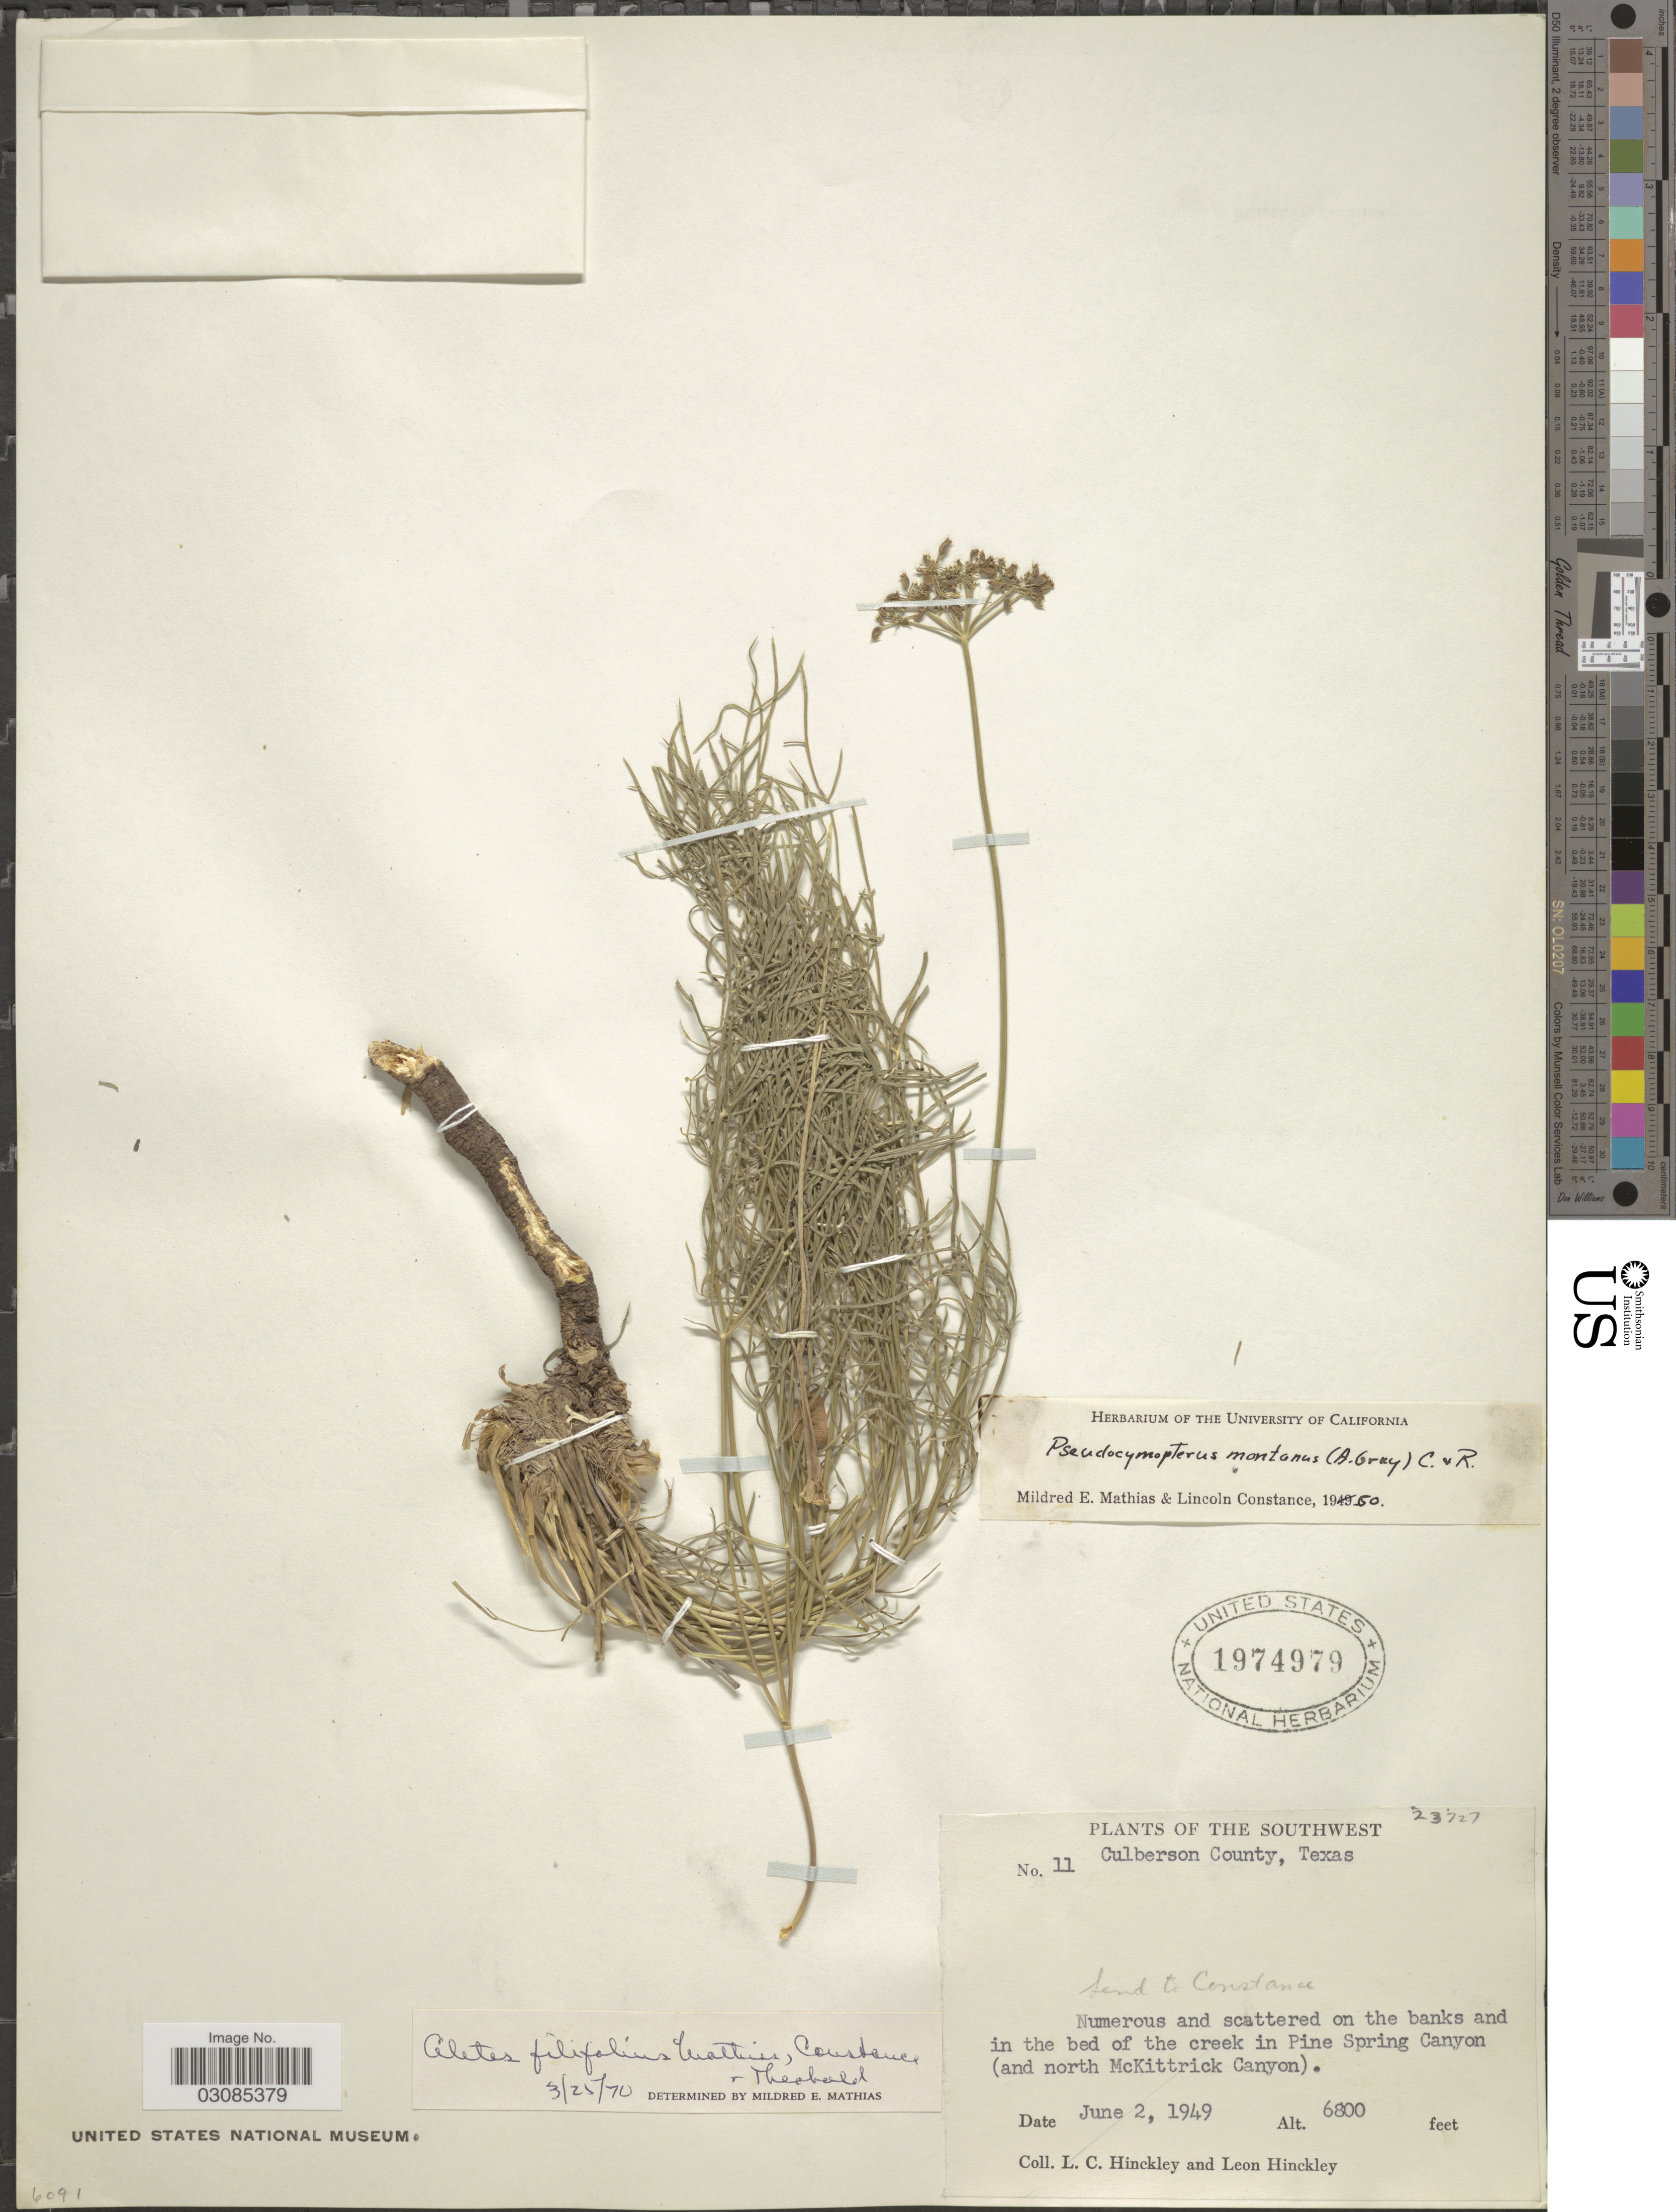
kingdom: Plantae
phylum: Tracheophyta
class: Magnoliopsida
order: Apiales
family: Apiaceae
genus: Aletes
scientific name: Aletes filifolius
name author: Mathias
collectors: L. Hinckley & L. Hinckley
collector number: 11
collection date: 1949-06-02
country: United States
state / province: Texas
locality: Southwest. Culberson County. Numerous and scattered on the banks and in the bed of the creek in Pine Spring Canyon (and north McKittrick Canyon).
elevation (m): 2073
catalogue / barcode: US 1974979